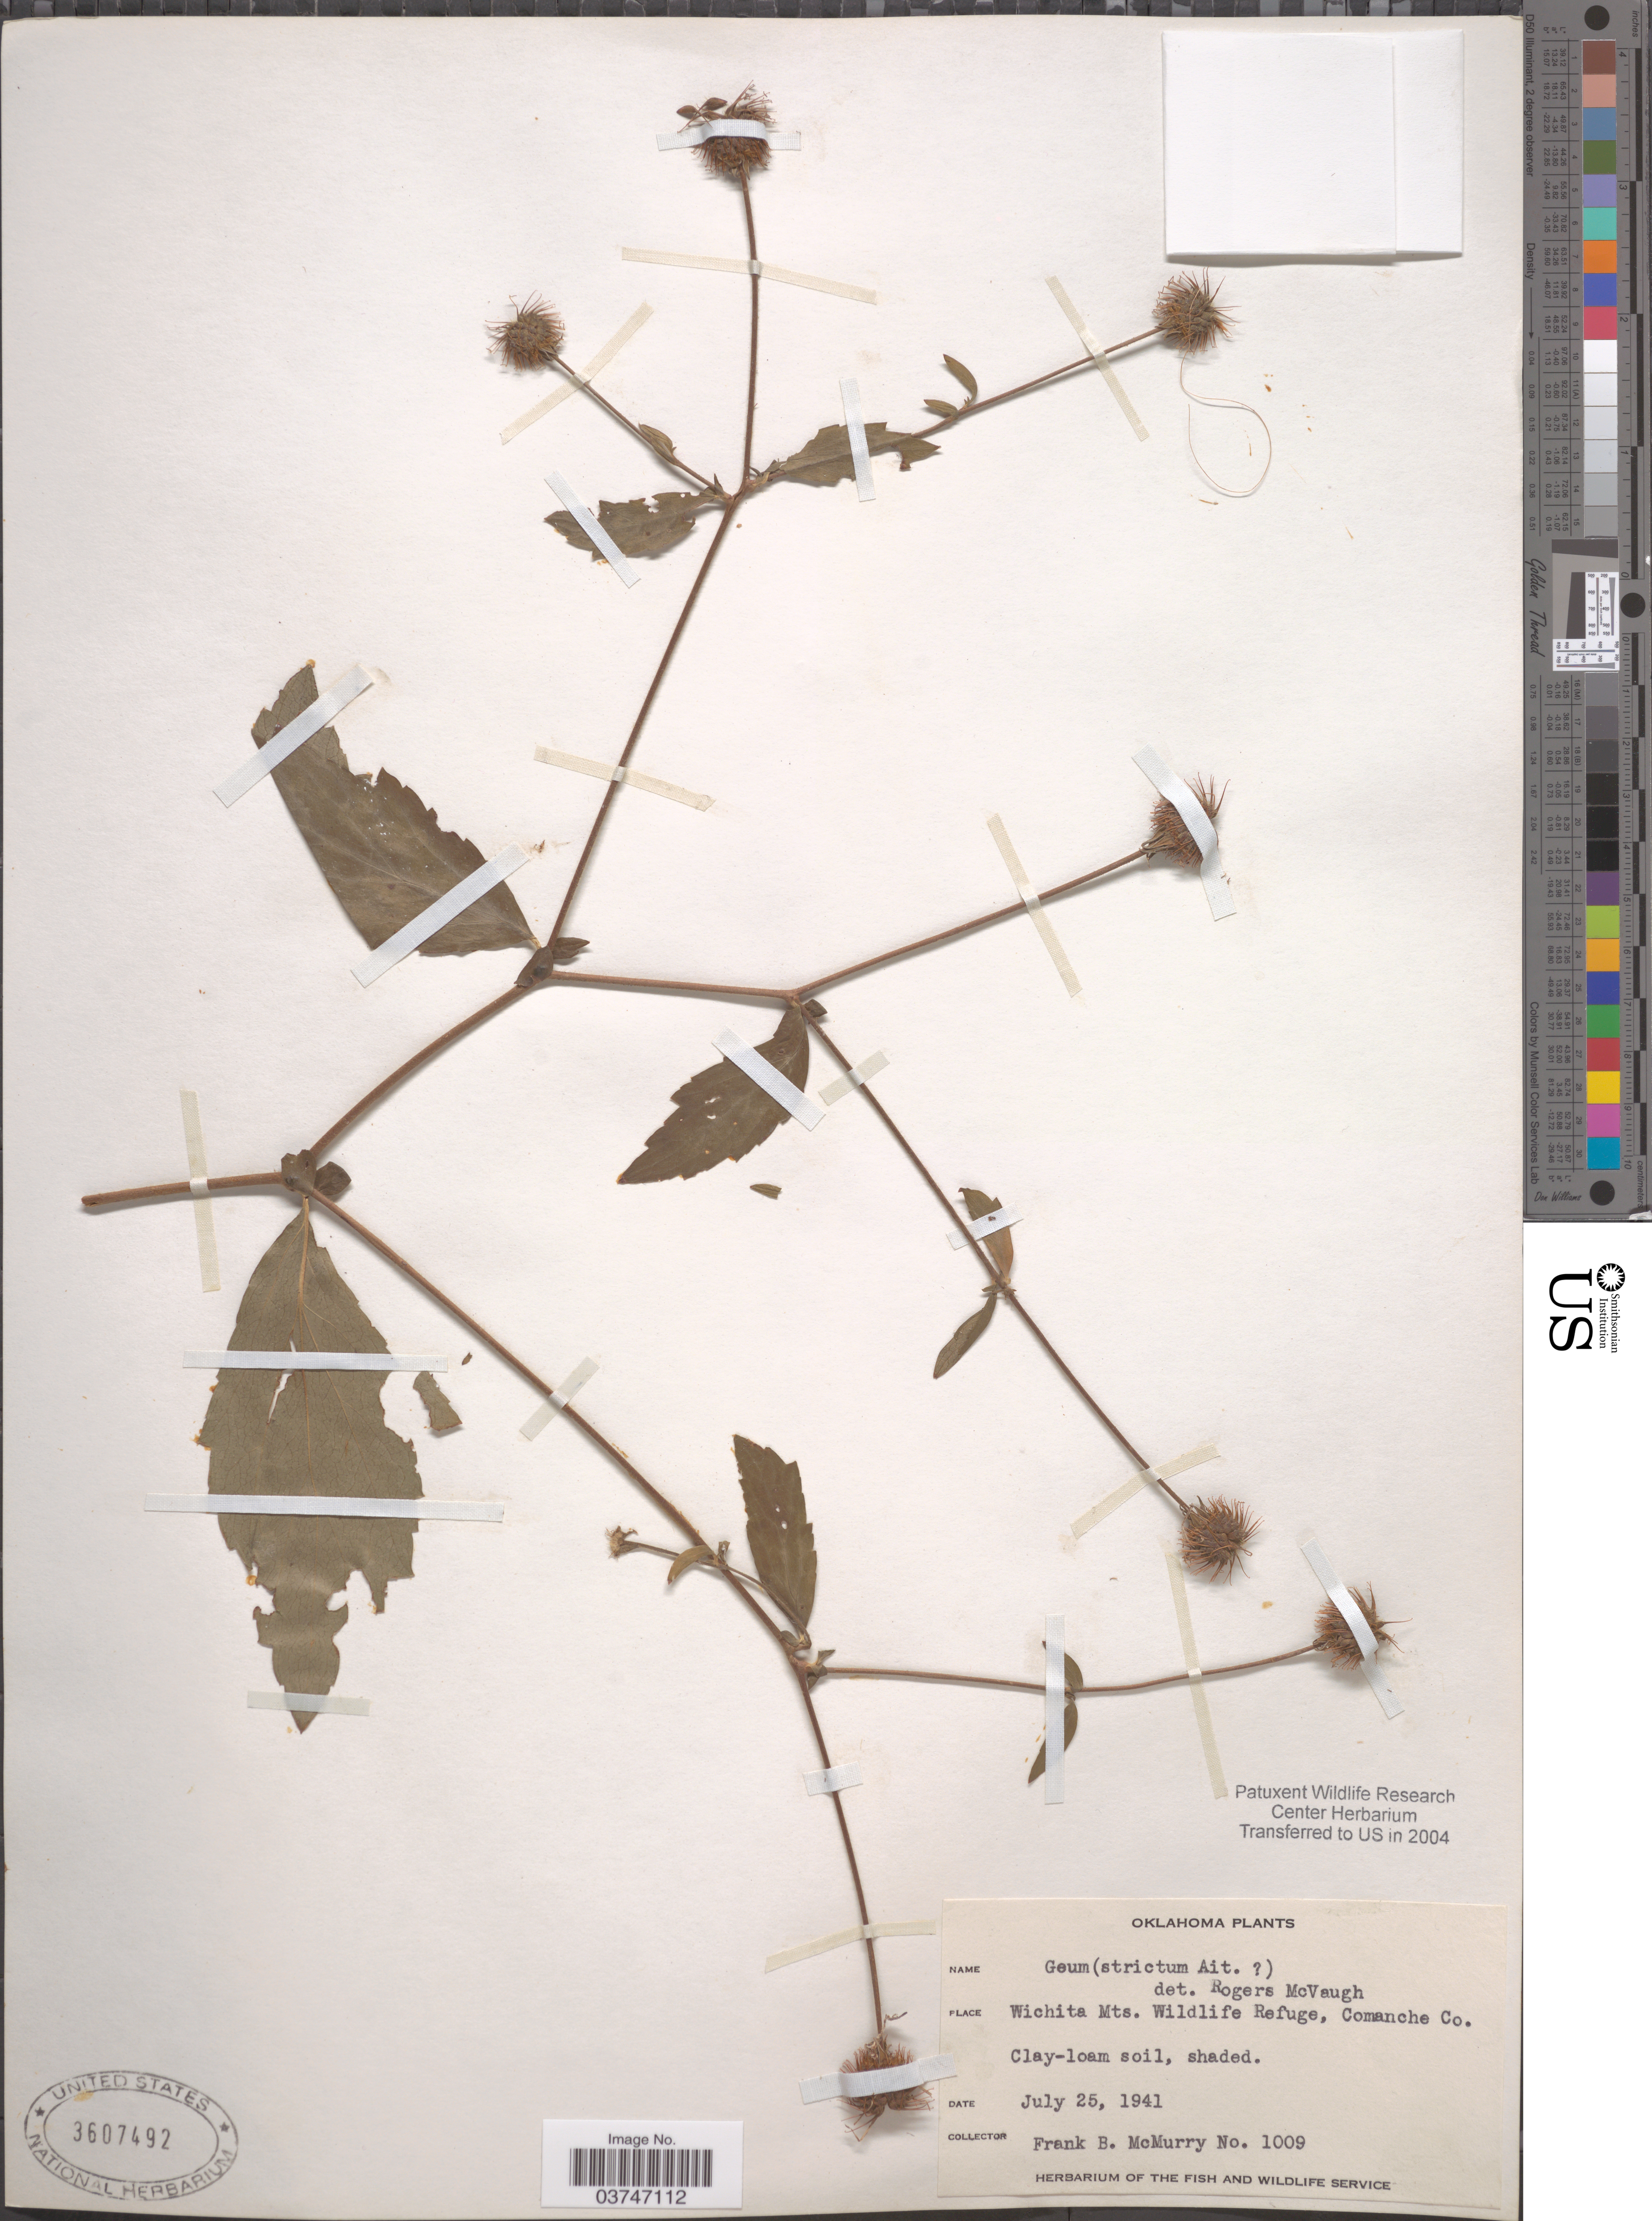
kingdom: Plantae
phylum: Tracheophyta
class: Magnoliopsida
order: Rosales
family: Rosaceae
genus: Geum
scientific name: Geum canadense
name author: Jacq.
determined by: Strong, Mark T., (BOT), Smithsonian Institution - National Museum of Natural History (UNITED STATES)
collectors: F. B. McMurry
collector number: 1009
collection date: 1941-07-25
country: United States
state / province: Oklahoma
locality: Wichita Mts. Wildlife Refuge, Comanche Co.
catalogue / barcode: US 3607492